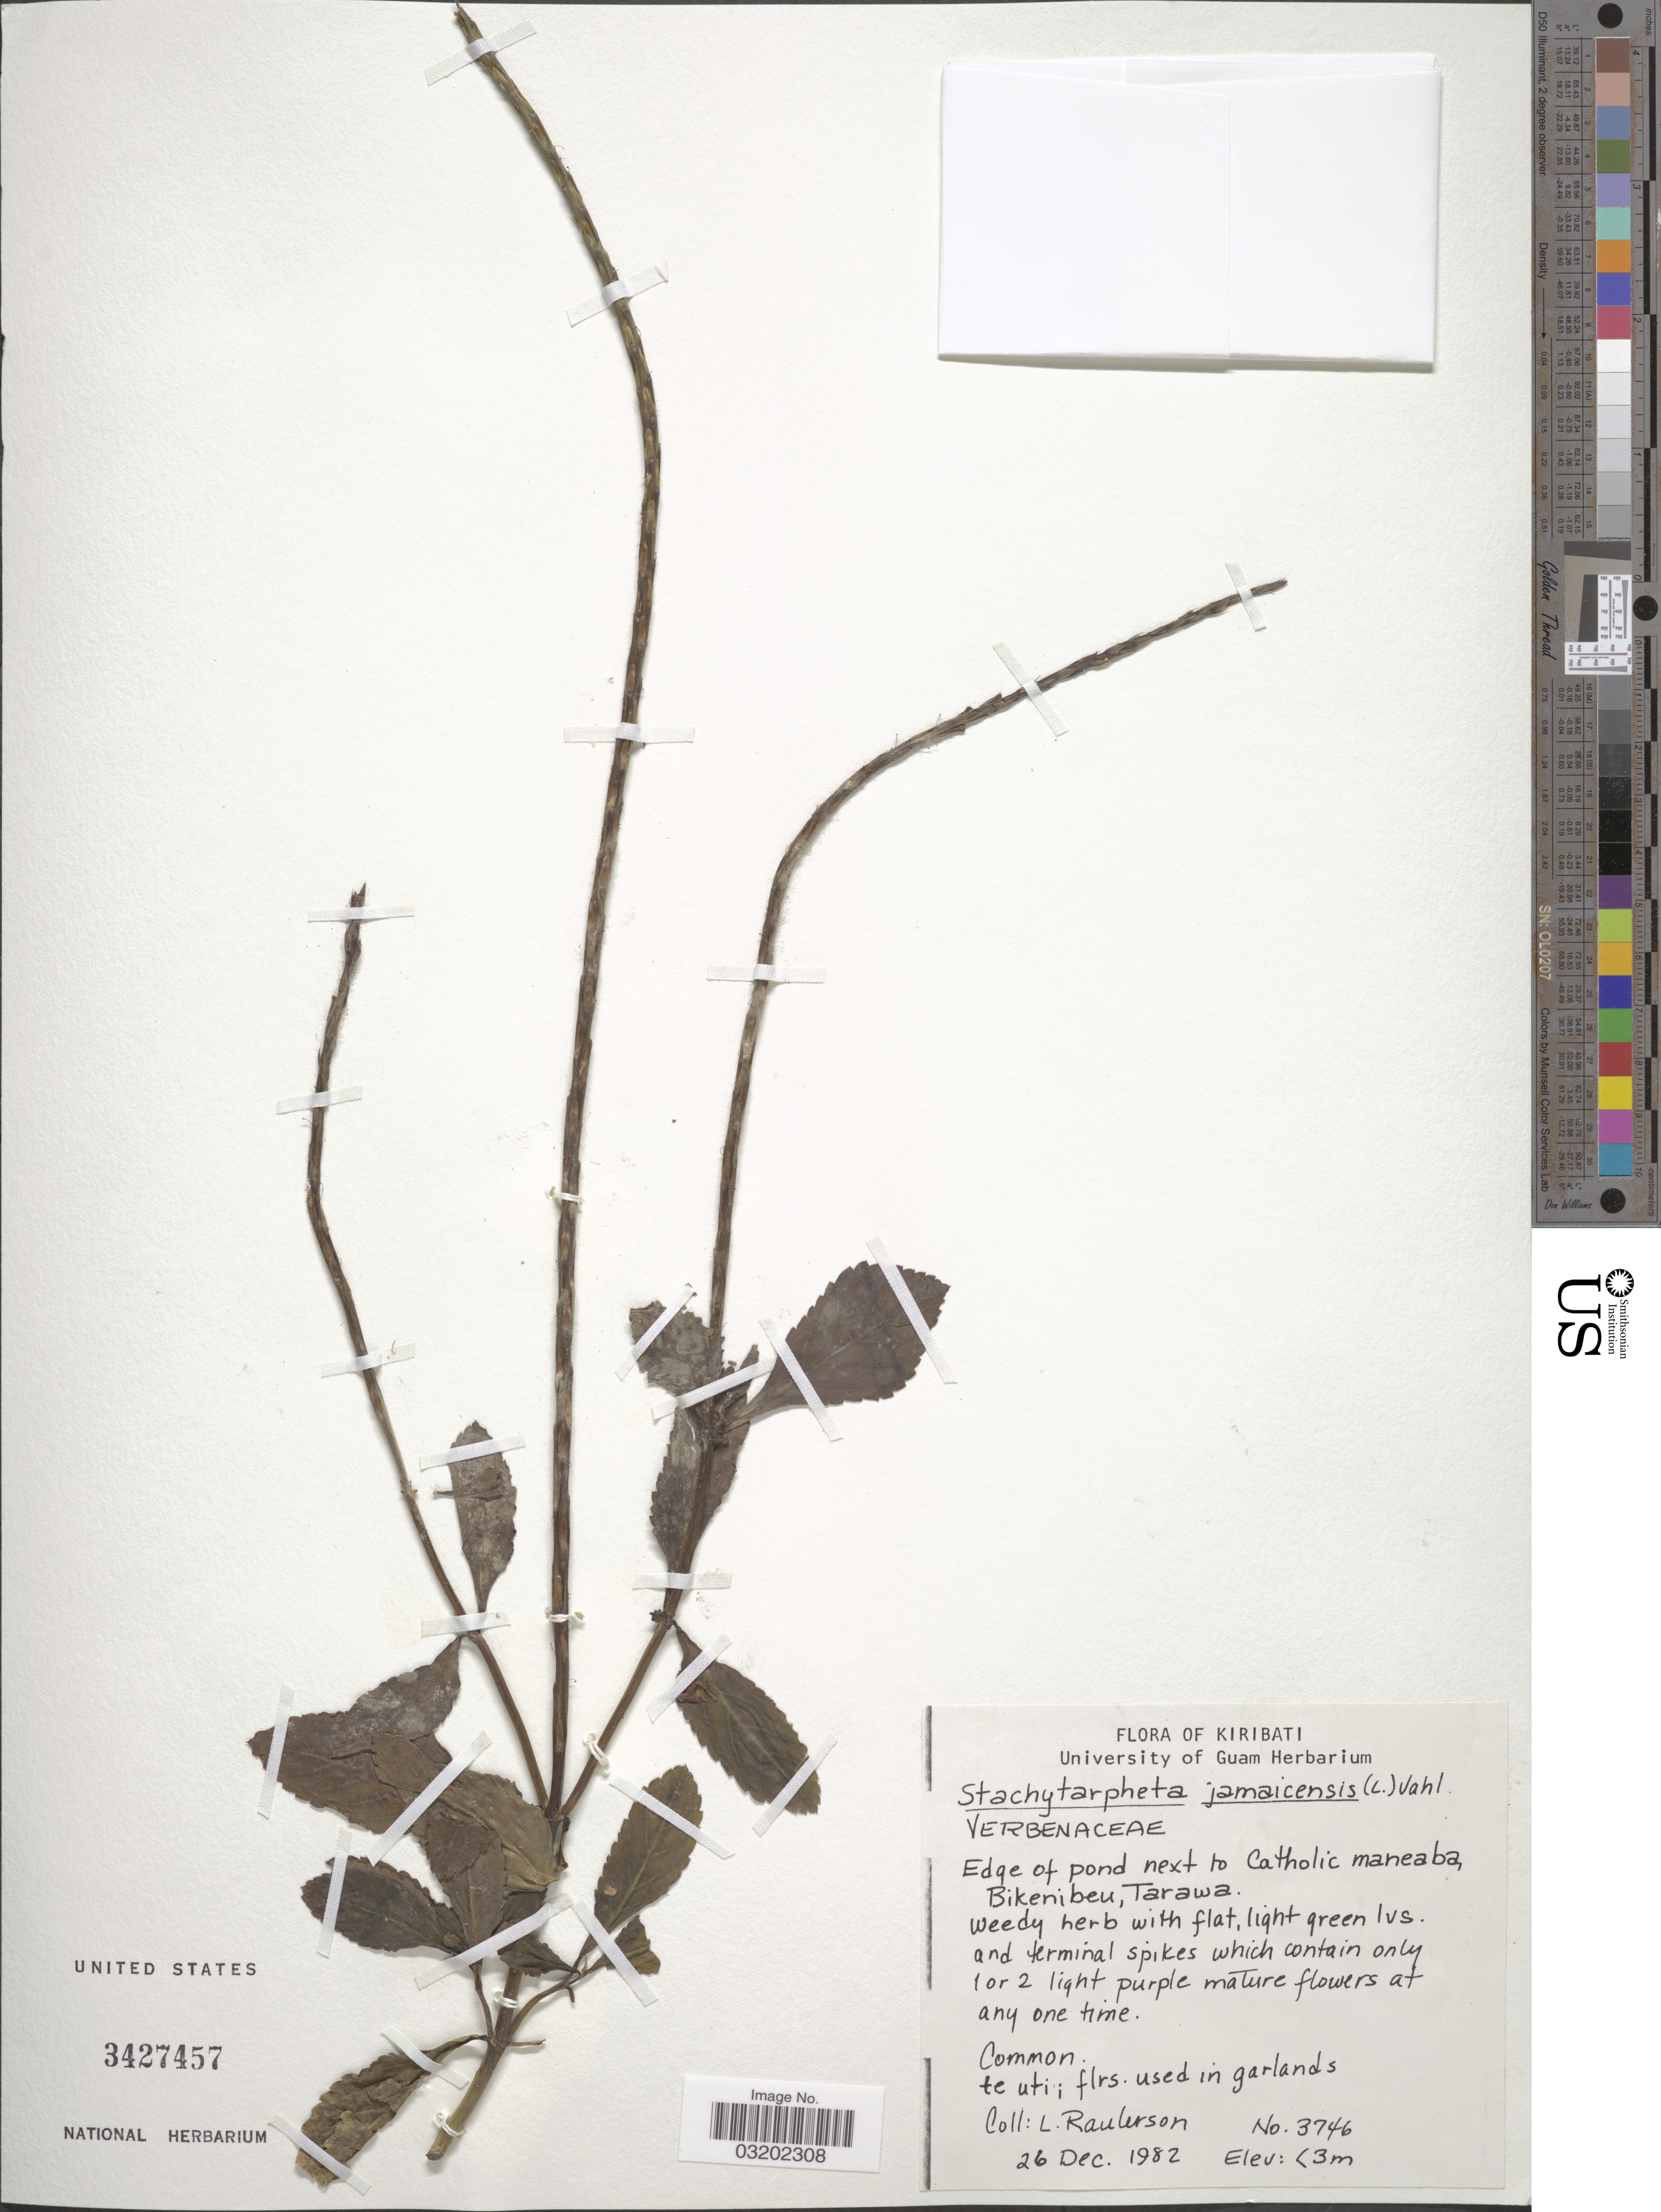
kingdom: Plantae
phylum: Tracheophyta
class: Magnoliopsida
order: Lamiales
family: Verbenaceae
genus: Stachytarpheta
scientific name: Stachytarpheta jamaicensis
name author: (L.) Vahl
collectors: L. Raulerson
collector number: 3746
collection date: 1982-12-26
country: Kiribati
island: Tarawa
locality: Edge of pond next to Catholic maneaba, Bikenibeu, Tarawa.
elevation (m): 3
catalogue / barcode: US 3427457